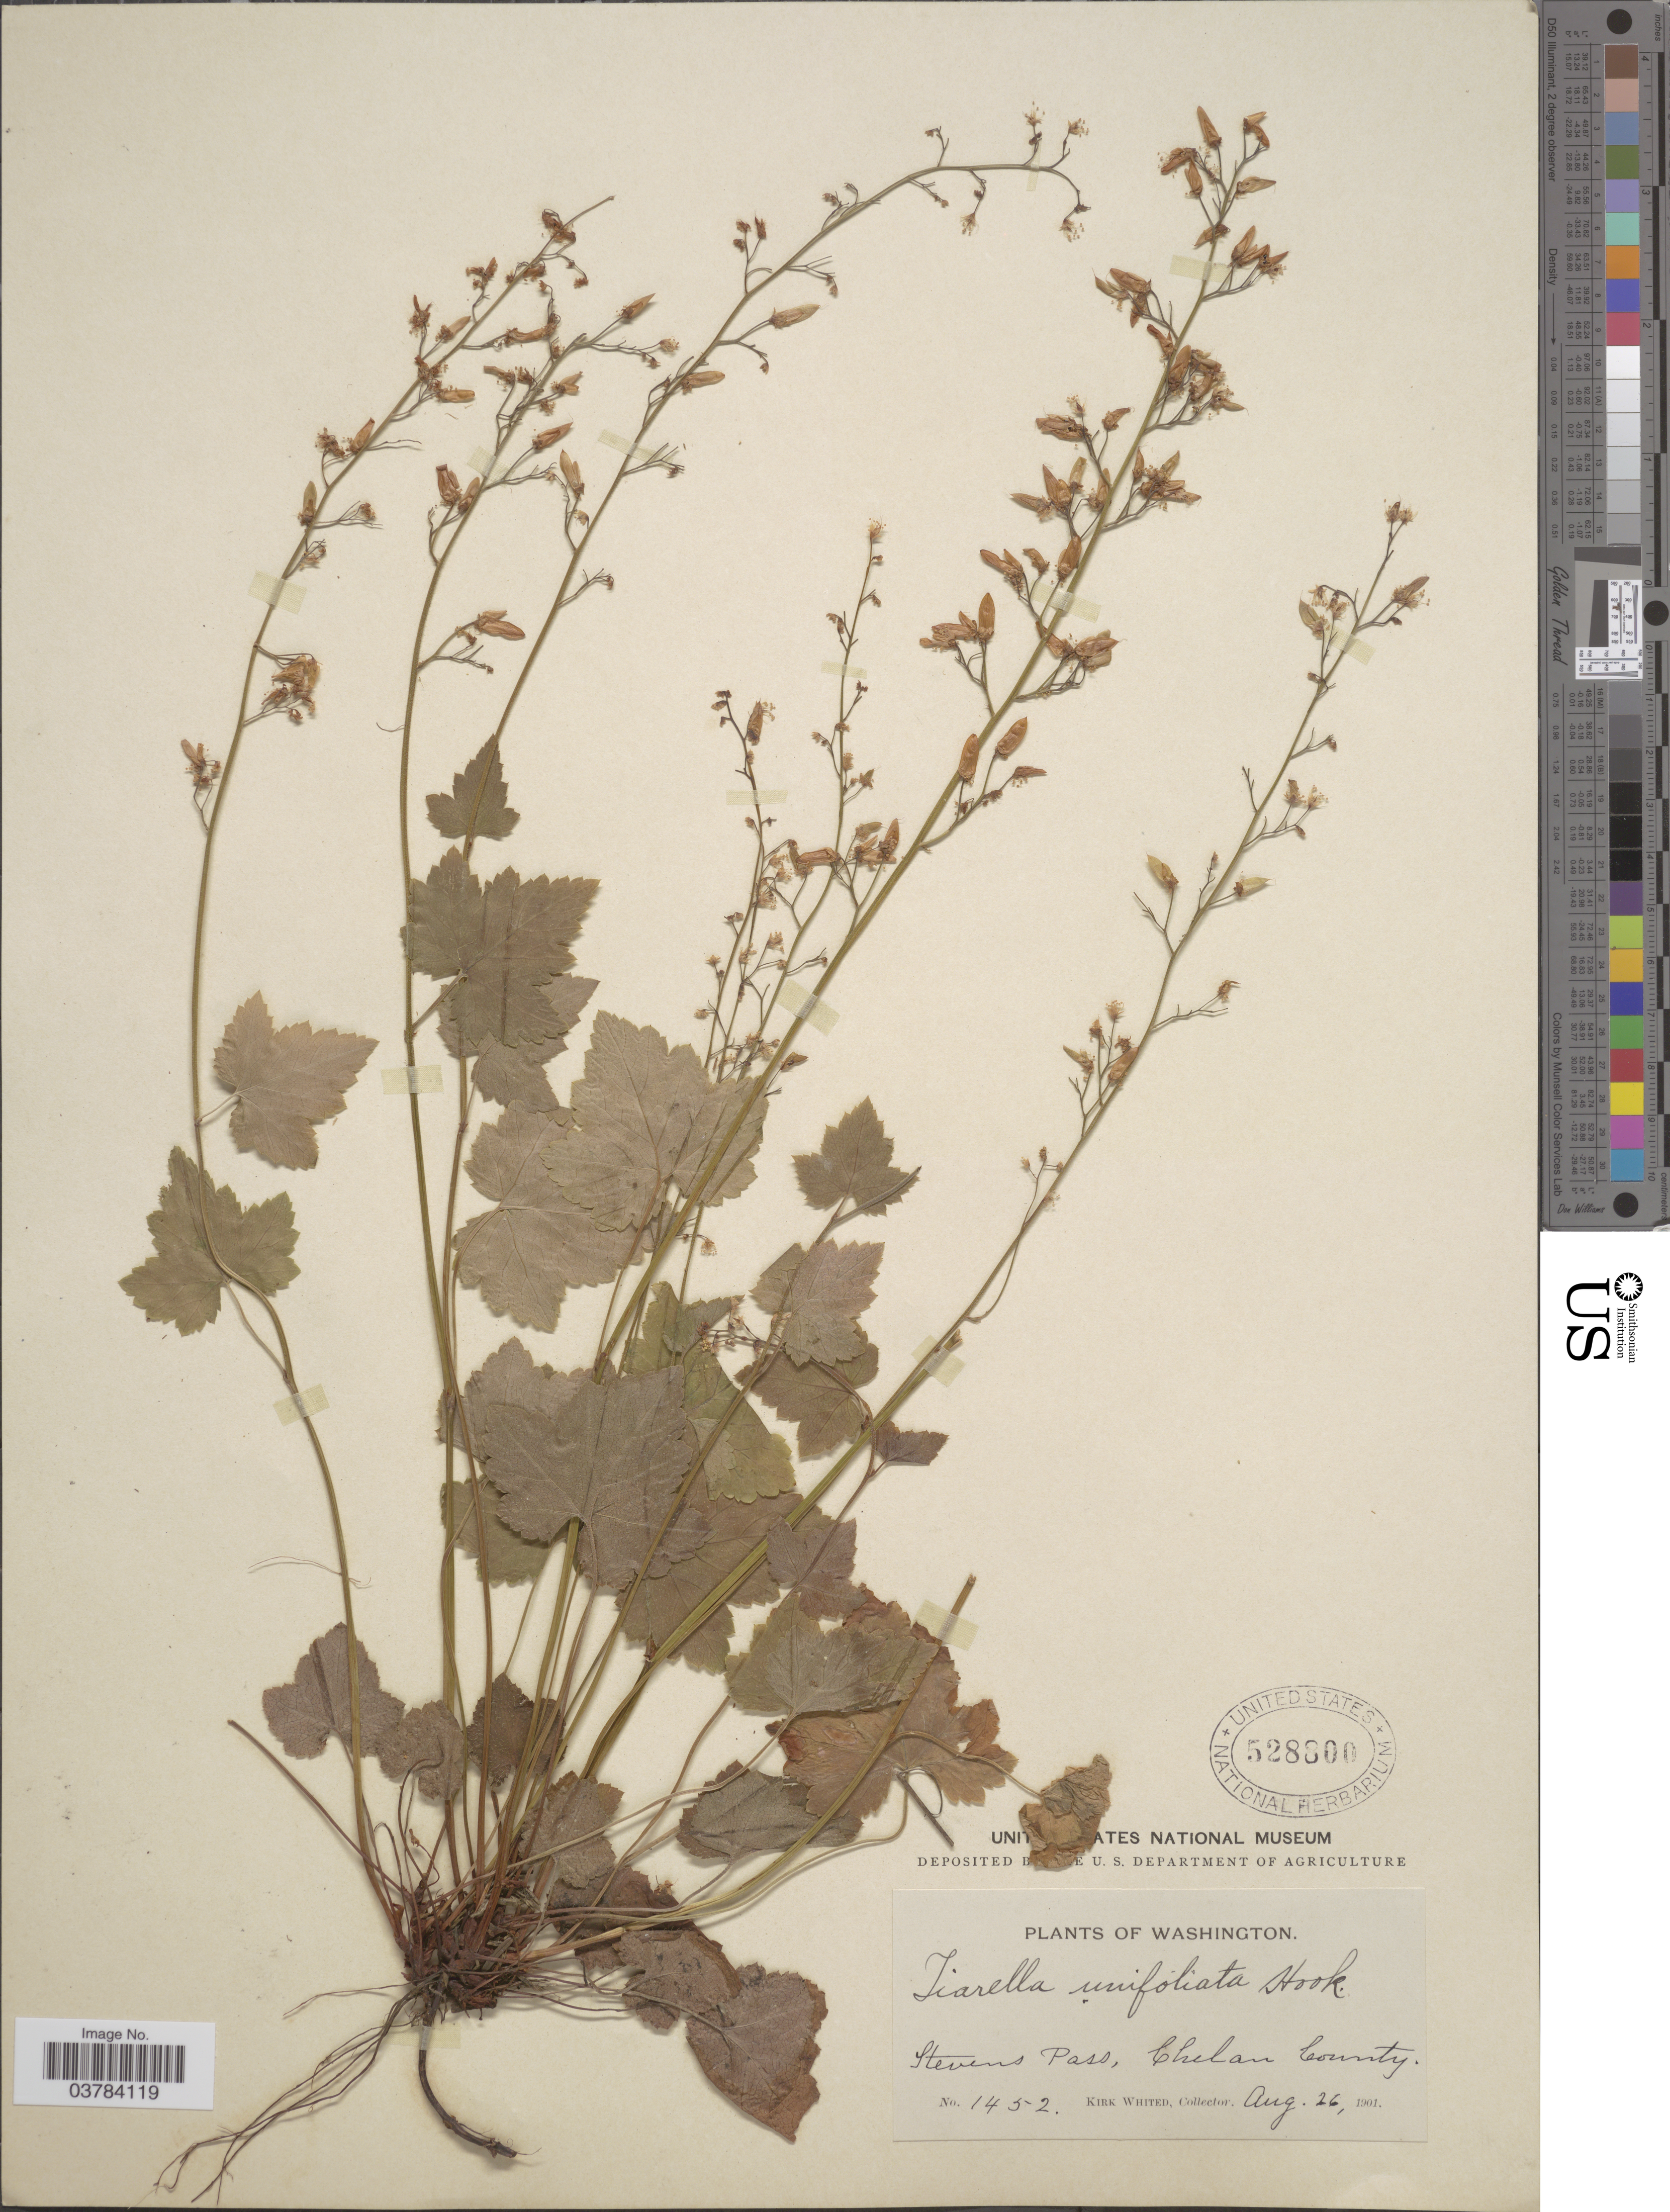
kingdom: Plantae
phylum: Tracheophyta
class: Magnoliopsida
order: Saxifragales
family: Saxifragaceae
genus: Tiarella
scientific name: Tiarella unifoliata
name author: Hook.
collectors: K. Whited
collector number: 1452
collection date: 1901-08-26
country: United States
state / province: Washington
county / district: Chelan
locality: Stevens Pass, Chelan County.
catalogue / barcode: US 528800